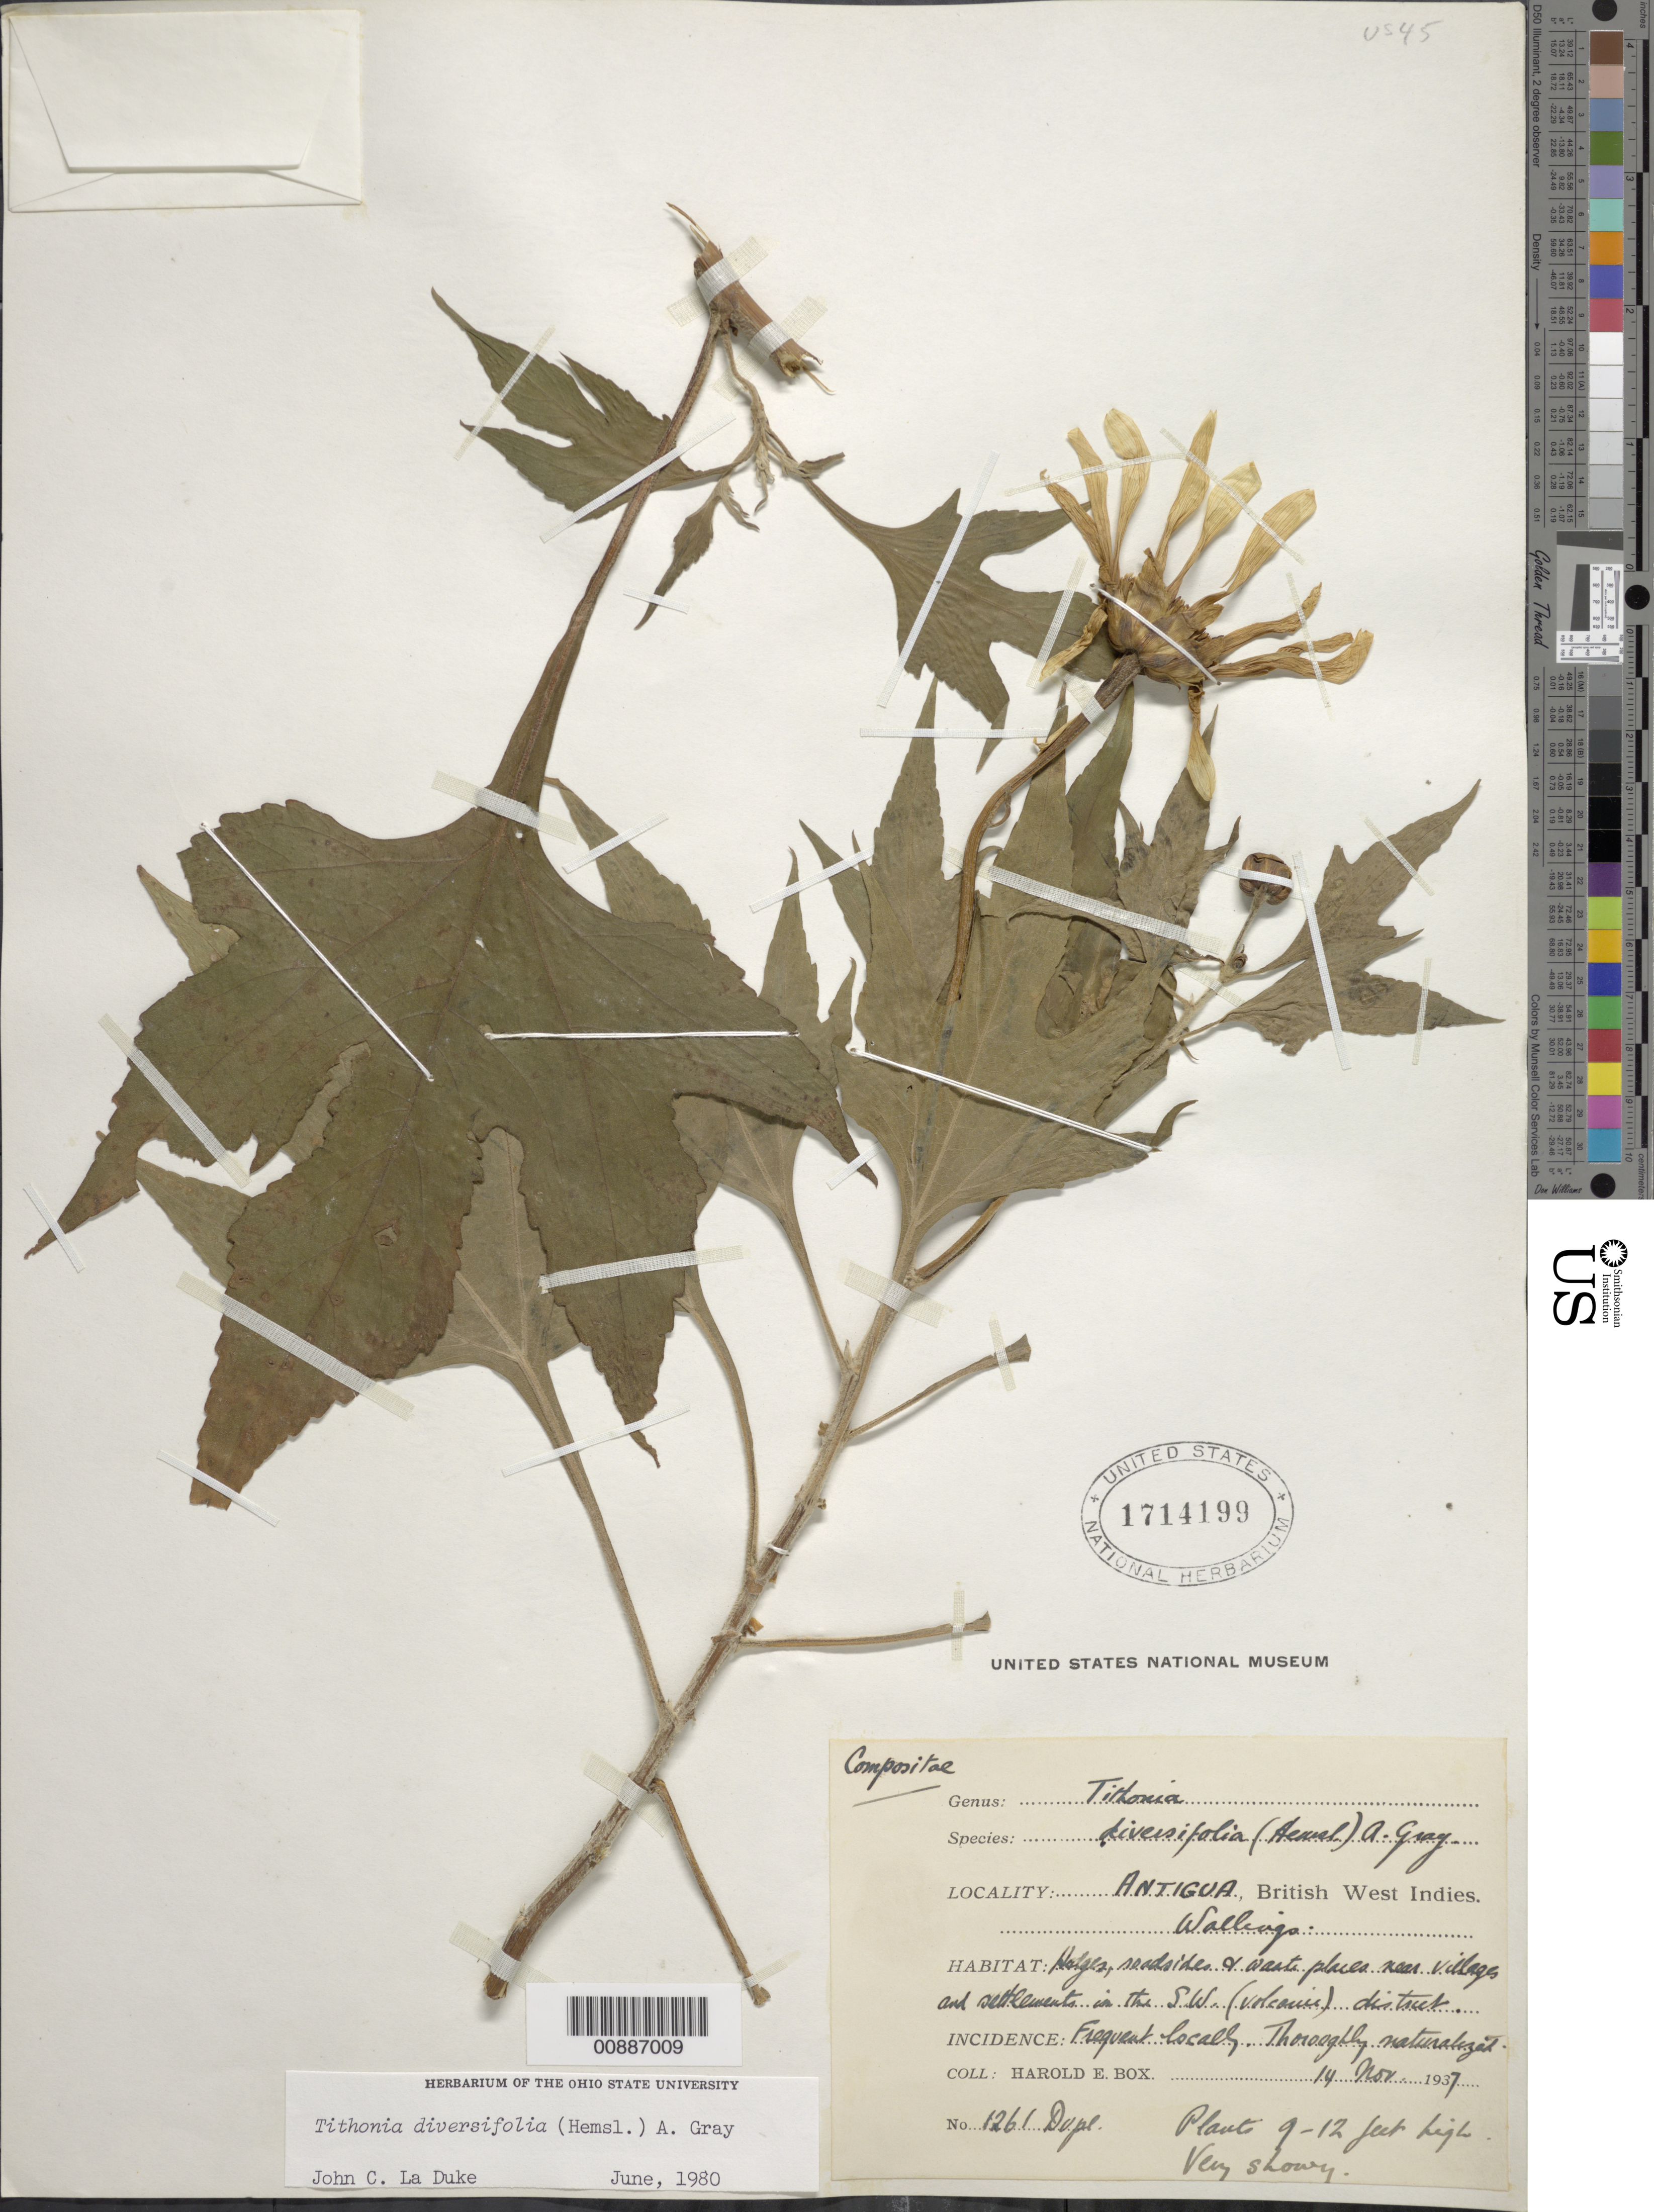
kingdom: Plantae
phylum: Tracheophyta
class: Magnoliopsida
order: Asterales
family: Asteraceae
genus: Tithonia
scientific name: Tithonia diversifolia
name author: (Hemsl.) A. Gray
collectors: H. E. Box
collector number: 1261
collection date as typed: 14 Nov 1937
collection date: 1937-11-14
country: Antigua and Barbuda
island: Leeward Is.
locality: Wallings. Near villages and settlements in the SW (volcanic) district.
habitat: Hedges, roadsides and waste places near villages and settlements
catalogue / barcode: US 1714199